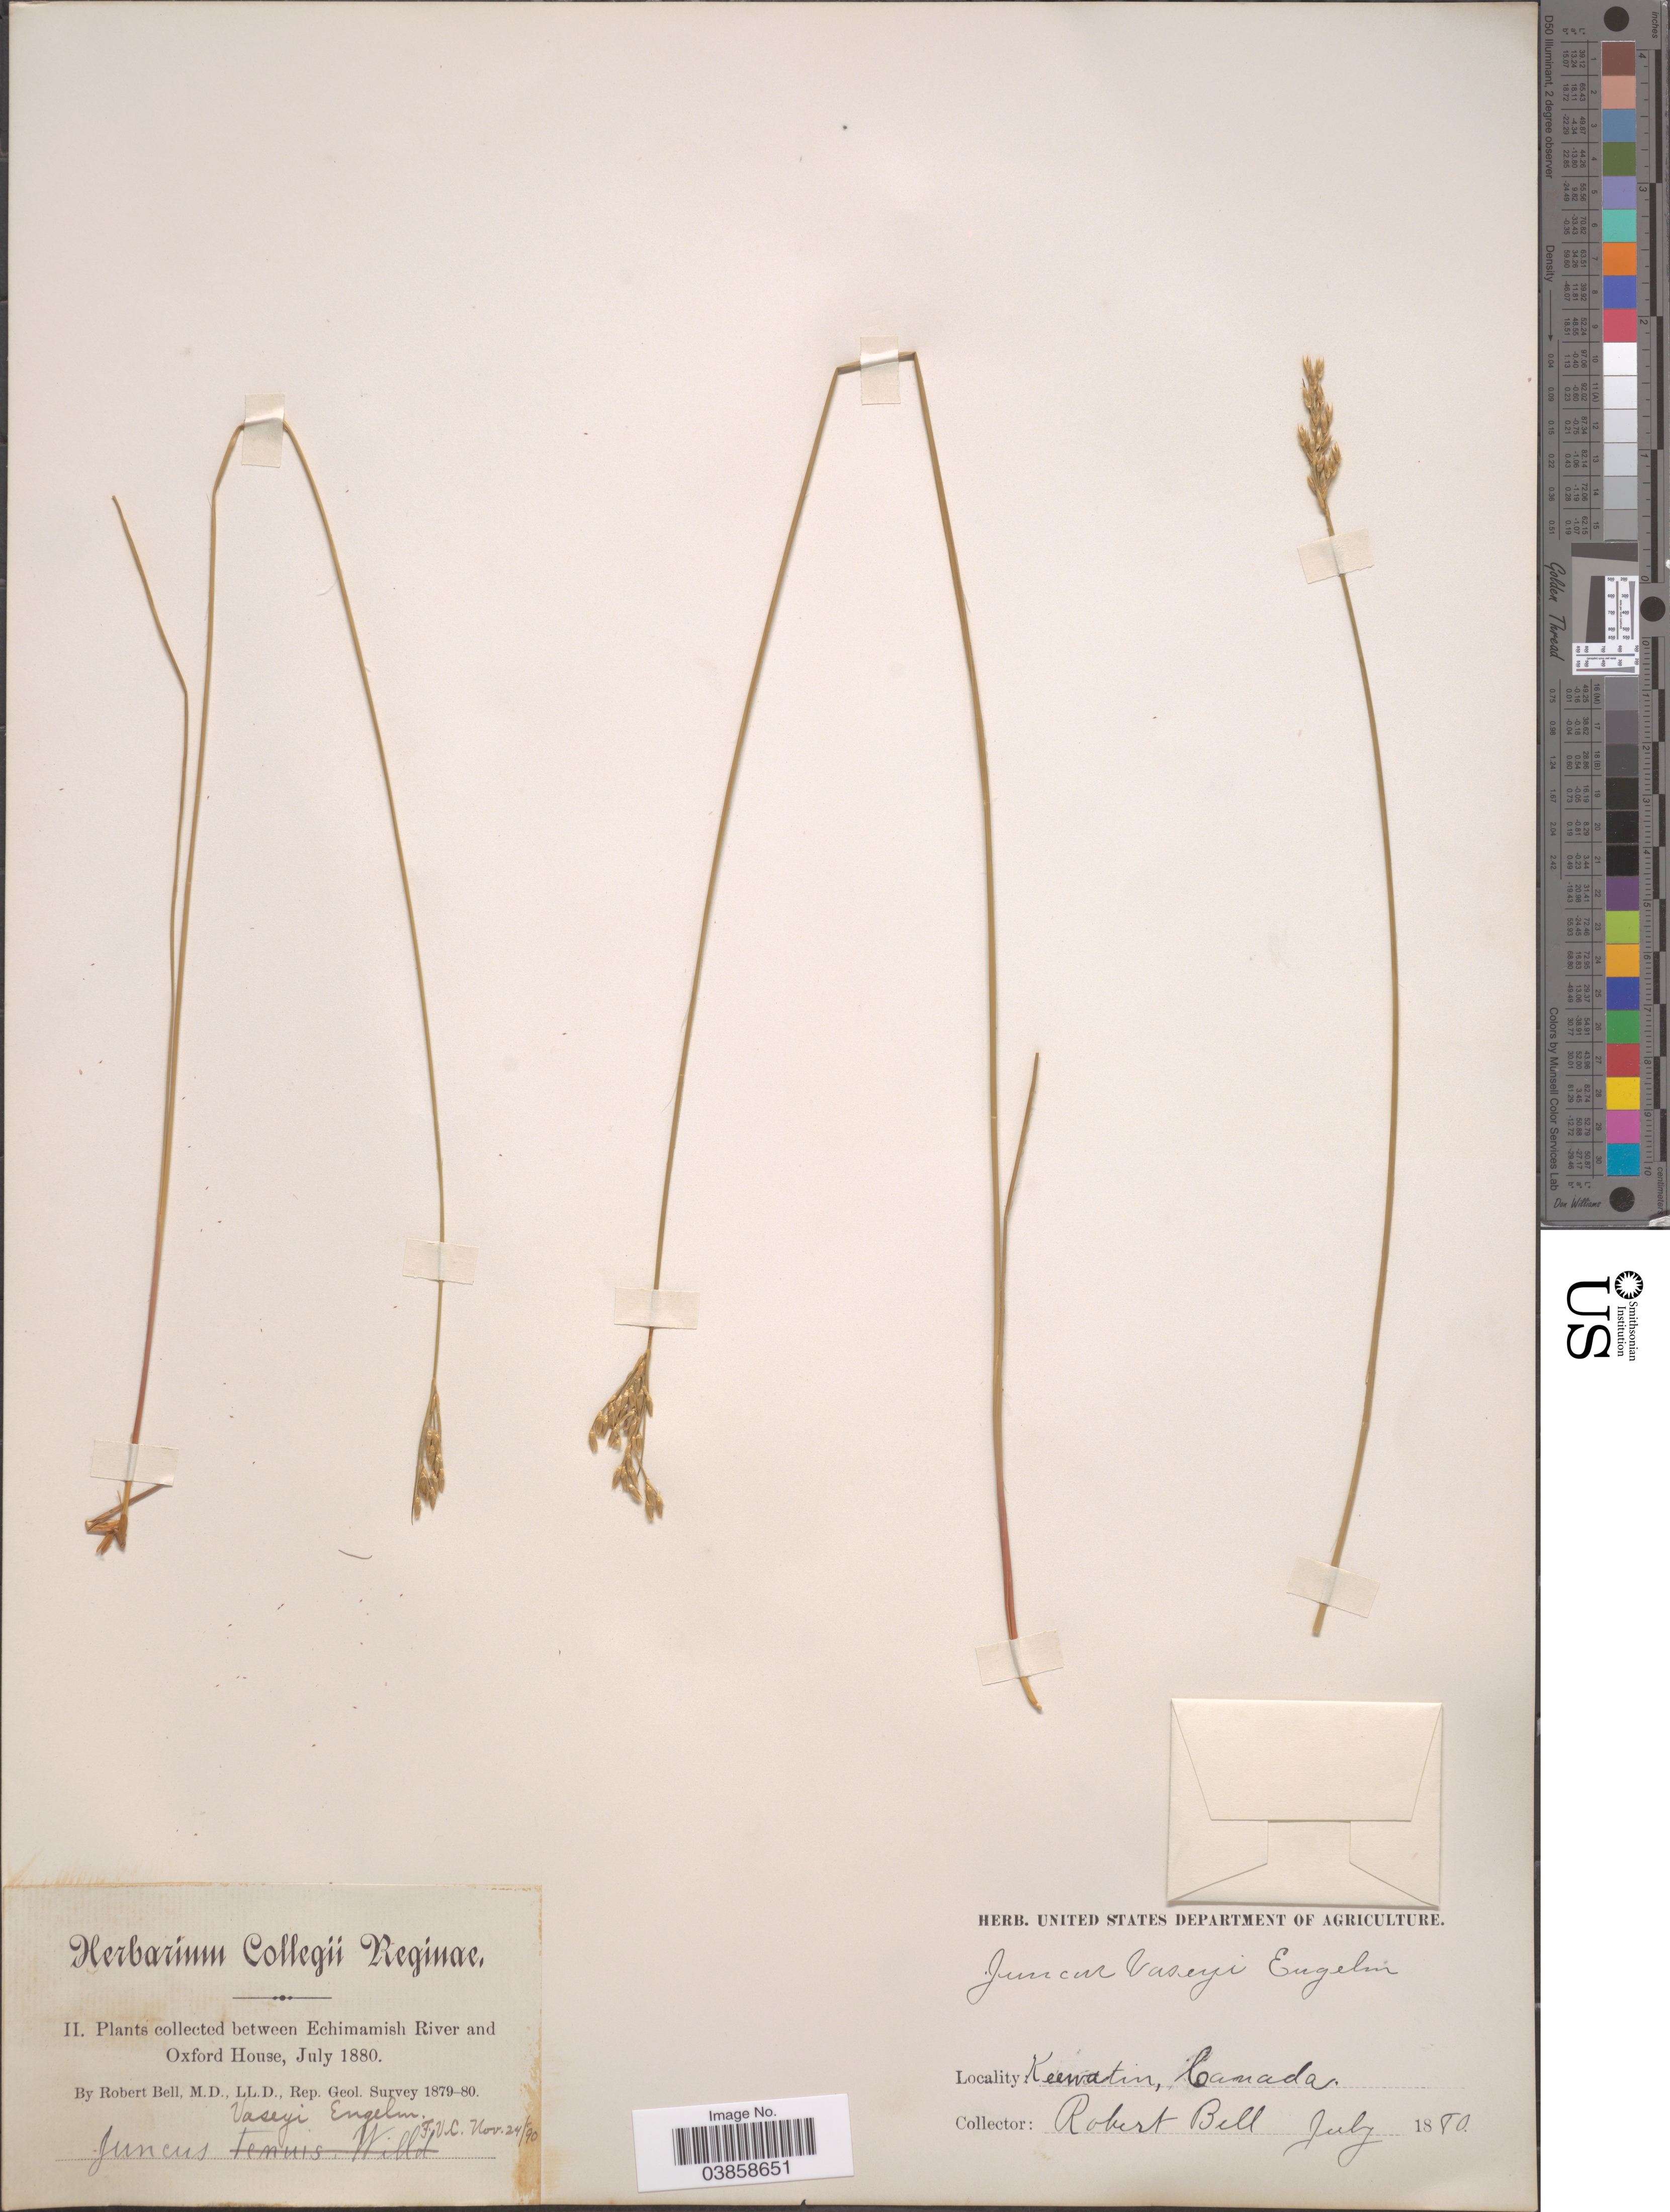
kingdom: Plantae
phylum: Tracheophyta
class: Liliopsida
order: Poales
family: Juncaceae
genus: Juncus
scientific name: Juncus vaseyi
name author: Engelm.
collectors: R. Bell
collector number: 11*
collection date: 1880-07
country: Canada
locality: Keewatin. Between Echimamish River and Oxford House.